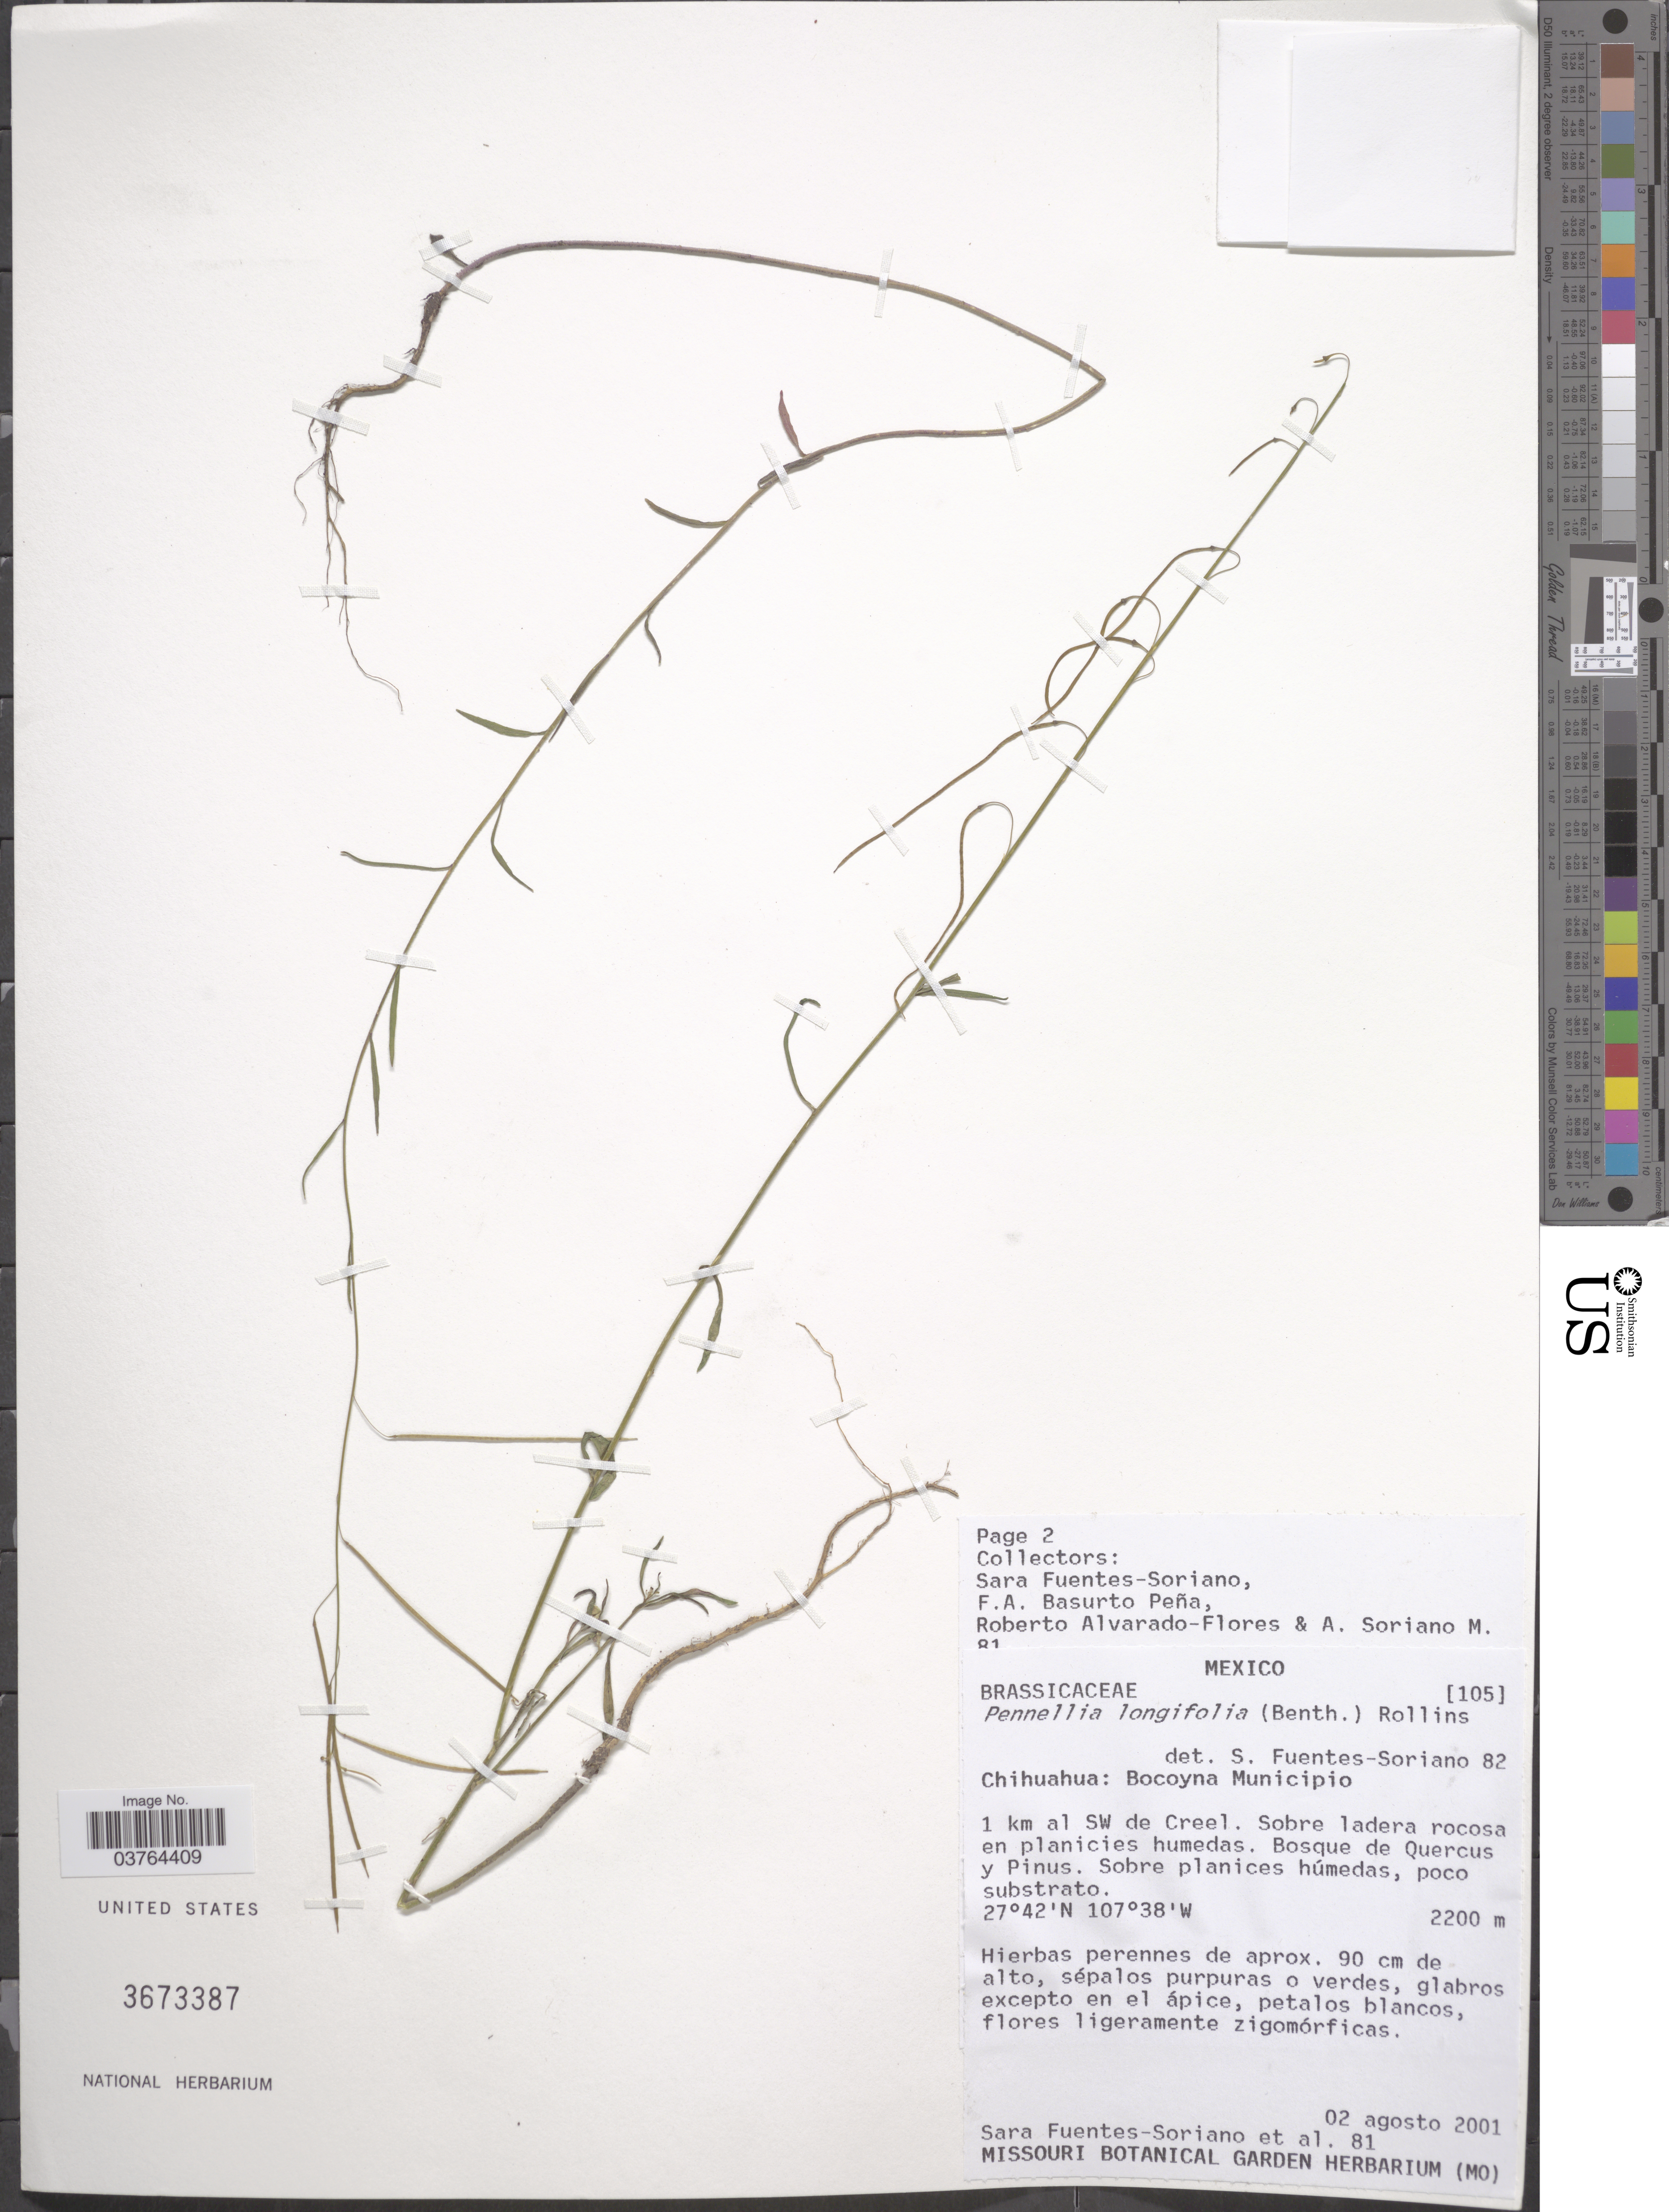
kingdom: Plantae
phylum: Tracheophyta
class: Magnoliopsida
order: Brassicales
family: Brassicaceae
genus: Pennellia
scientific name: Pennellia longifolia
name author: (Benth.) Rollins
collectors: S. Fuentes-Soriano, F. Basurto, R. Alvarado & A. Soriano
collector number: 81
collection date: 2001-08-02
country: Mexico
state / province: Chihuahua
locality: Bocoyna Municipio. 1 km al SW de Creel.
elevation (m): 2200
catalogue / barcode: US 3673387